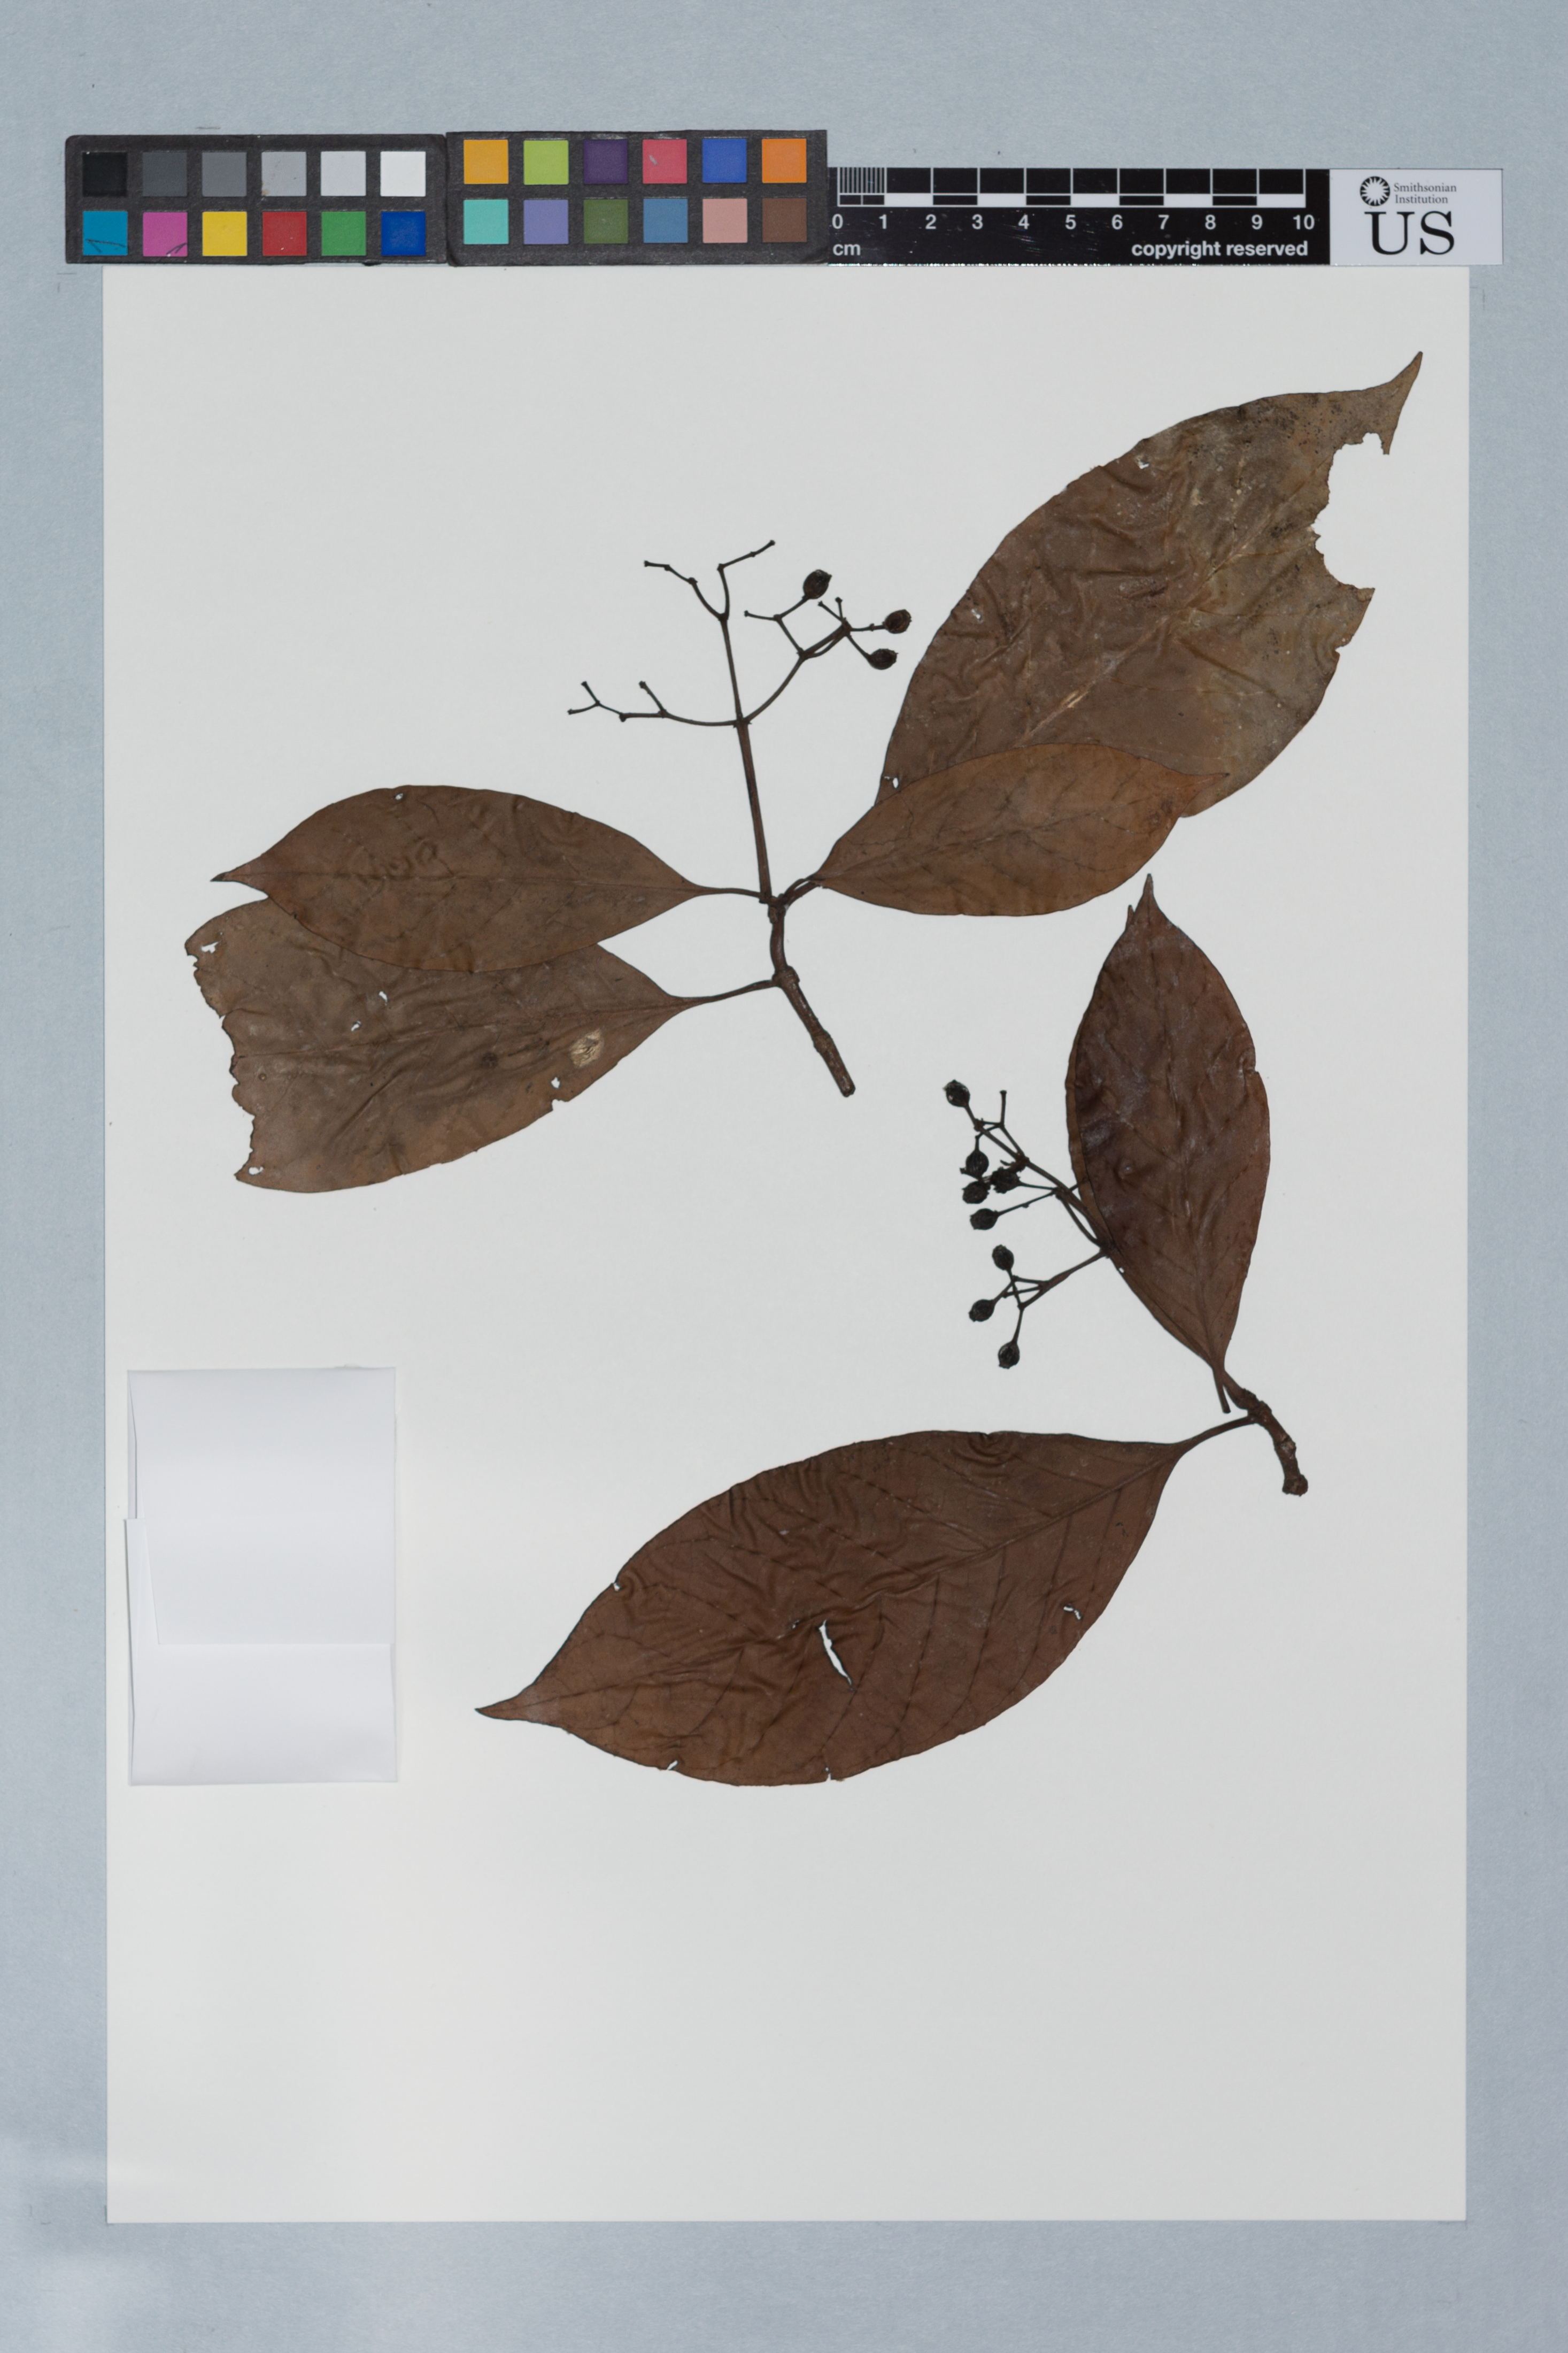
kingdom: Plantae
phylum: Tracheophyta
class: Magnoliopsida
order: Gentianales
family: Rubiaceae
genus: Psychotria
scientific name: Psychotria cupularis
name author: (Müll. Arg.) Standl.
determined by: Taylor, Charlotte M.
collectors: H. D. Clarke, S. Mori & S. Heald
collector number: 4160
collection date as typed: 21 March 1997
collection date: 1997-03-21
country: Guyana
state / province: Potaro-Siparuni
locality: Iwokrama Rainforest Reserve. Karupukari-Annai Road, below summit of unnamed peak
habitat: Dense forest on brown sand and laterite; with Caryocar, Sloanea & Aparisthmium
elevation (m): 400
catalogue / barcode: US 3378322